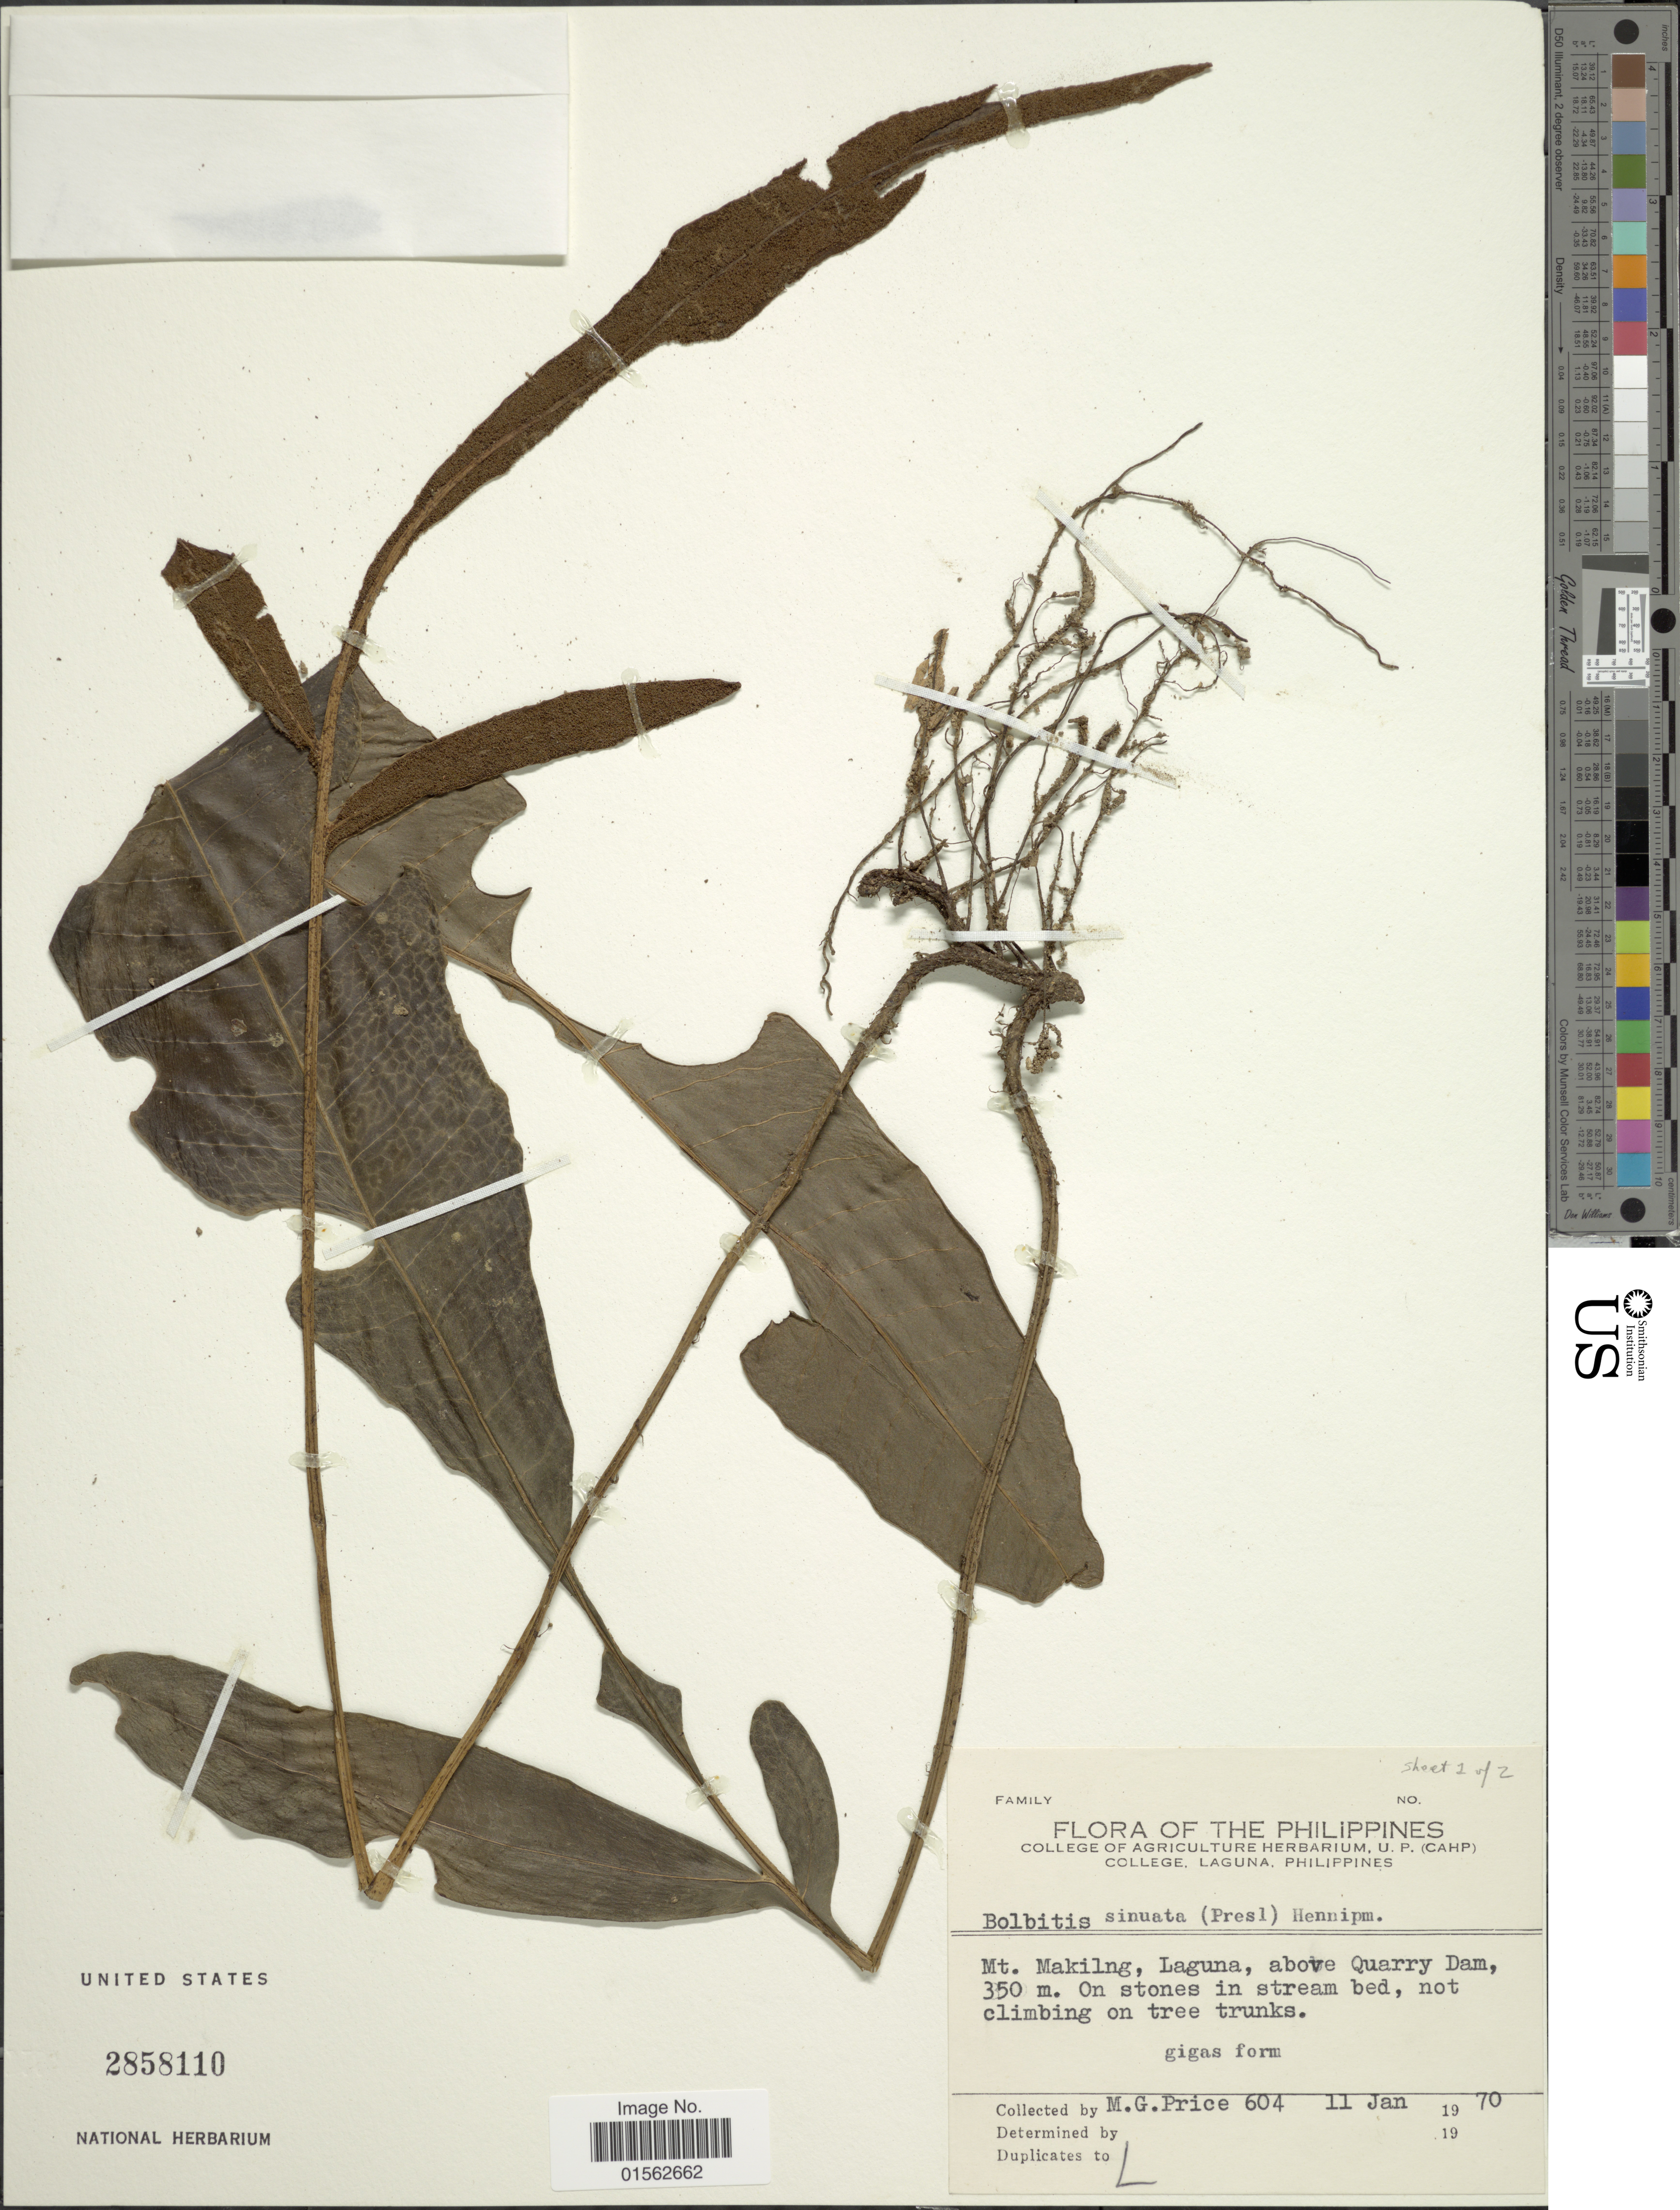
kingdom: Plantae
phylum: Tracheophyta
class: Polypodiopsida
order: Polypodiales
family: Dryopteridaceae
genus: Bolbitis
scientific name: Bolbitis sinuata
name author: (C. Presl) Hennipman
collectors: M. G. Price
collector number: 604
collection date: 1970-01-11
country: Philippines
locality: Philippines, Mt. Makilng, Laguna, above Quarry Dam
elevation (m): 350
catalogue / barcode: US 2858110